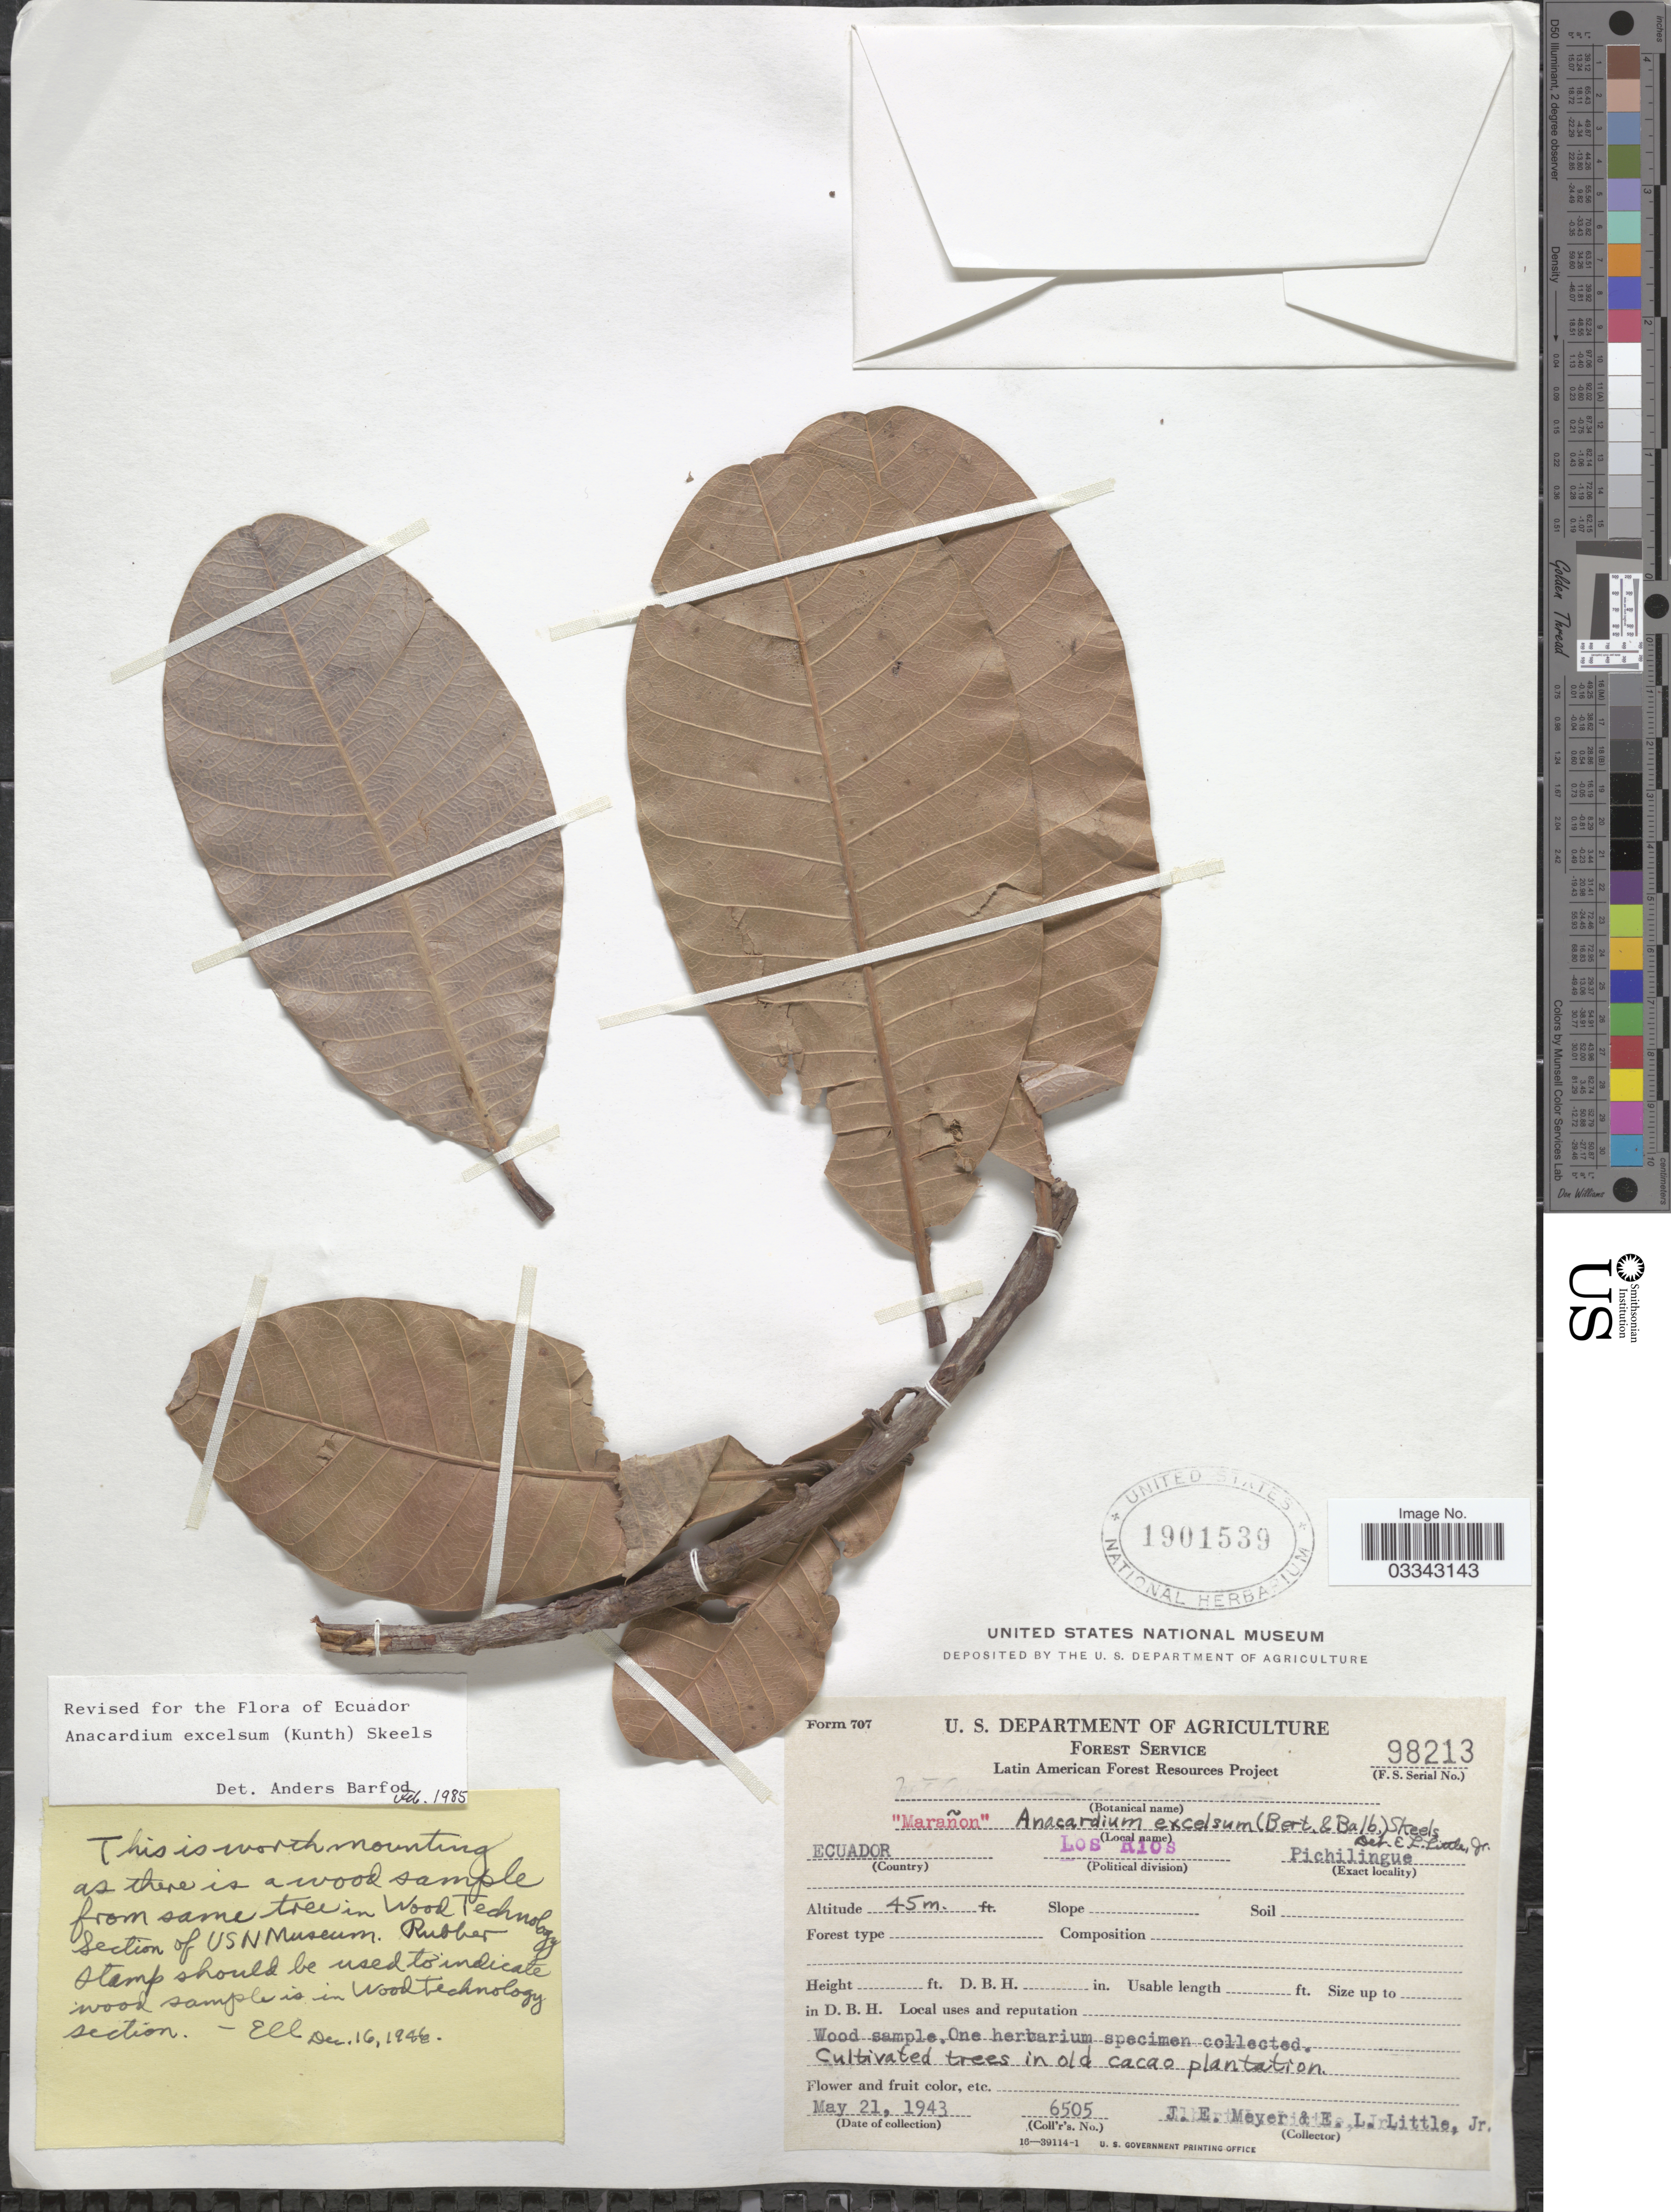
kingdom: Plantae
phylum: Tracheophyta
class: Magnoliopsida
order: Sapindales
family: Anacardiaceae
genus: Anacardium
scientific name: Anacardium excelsum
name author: (Kunth) Skeels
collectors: J. Meyer & E. L. Little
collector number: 6505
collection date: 1943-05-21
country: Ecuador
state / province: Los Ríos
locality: Pichilingue.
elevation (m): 14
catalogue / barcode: US 1901539